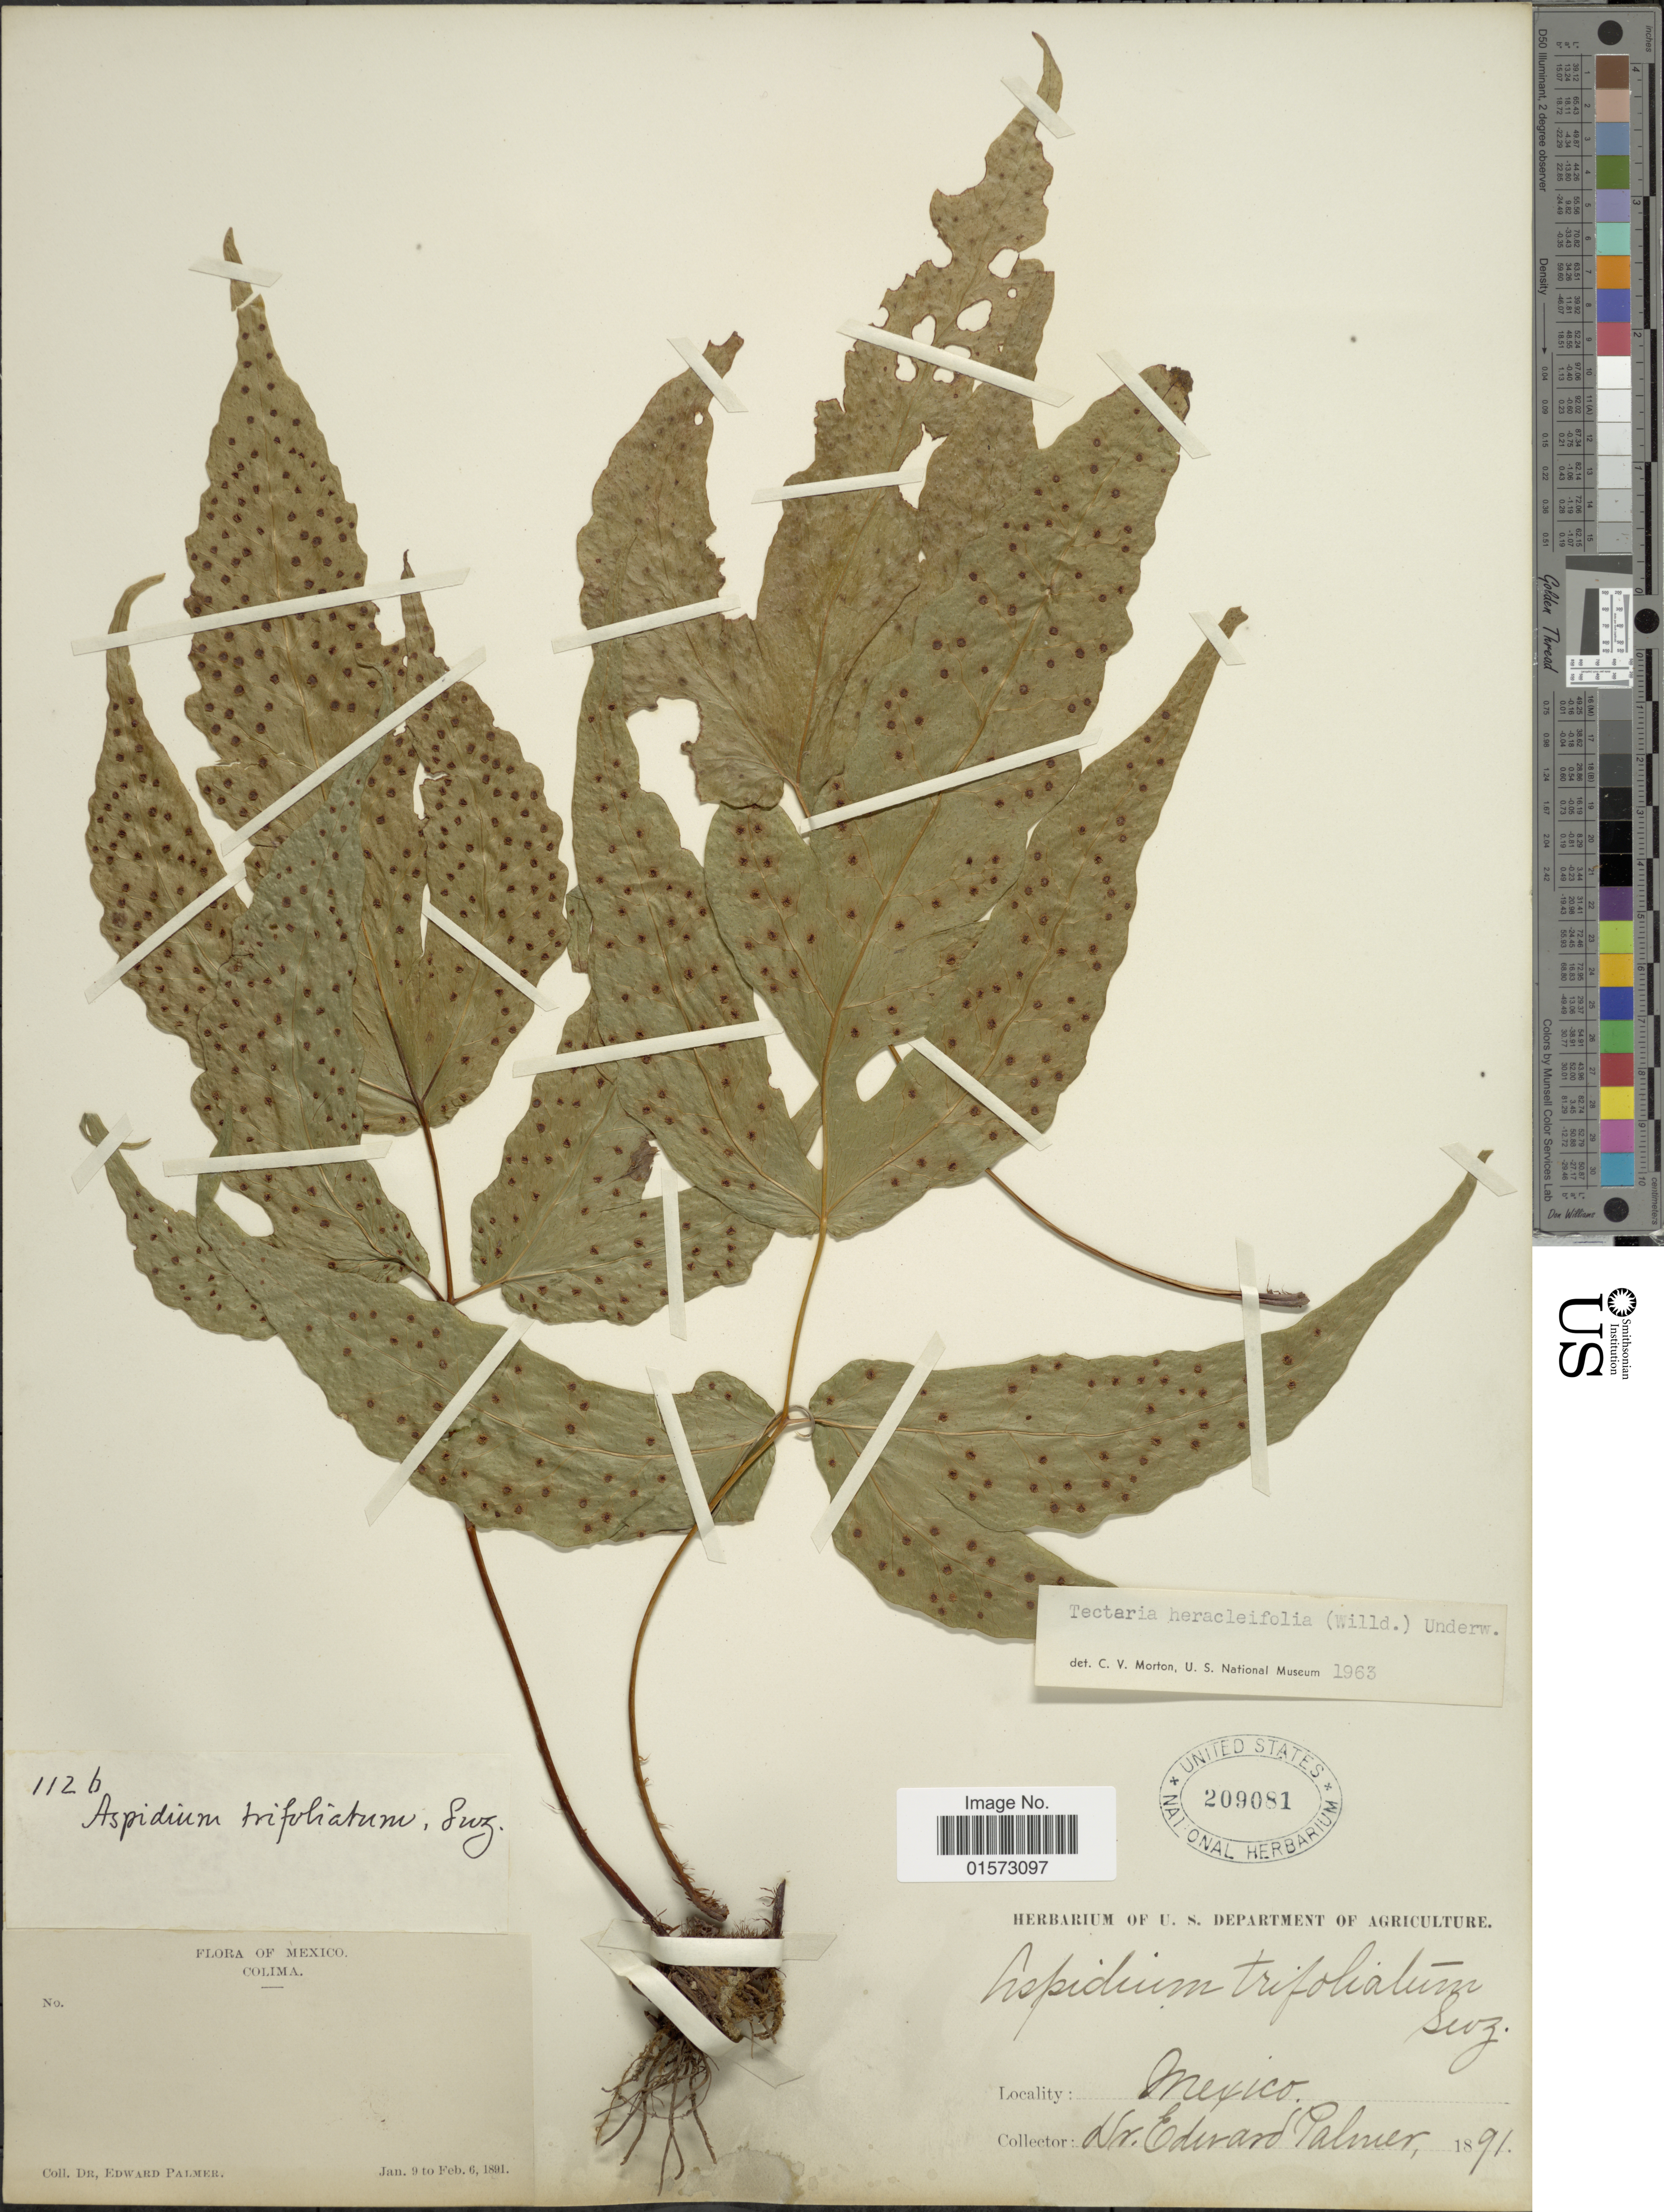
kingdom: Plantae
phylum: Tracheophyta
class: Polypodiopsida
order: Polypodiales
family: Tectariaceae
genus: Tectaria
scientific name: Tectaria heracleifolia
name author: (Willd.) Underw.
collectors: E. Palmer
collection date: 1891-01-09/1891-02-06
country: Mexico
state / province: Colima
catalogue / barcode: US 209081